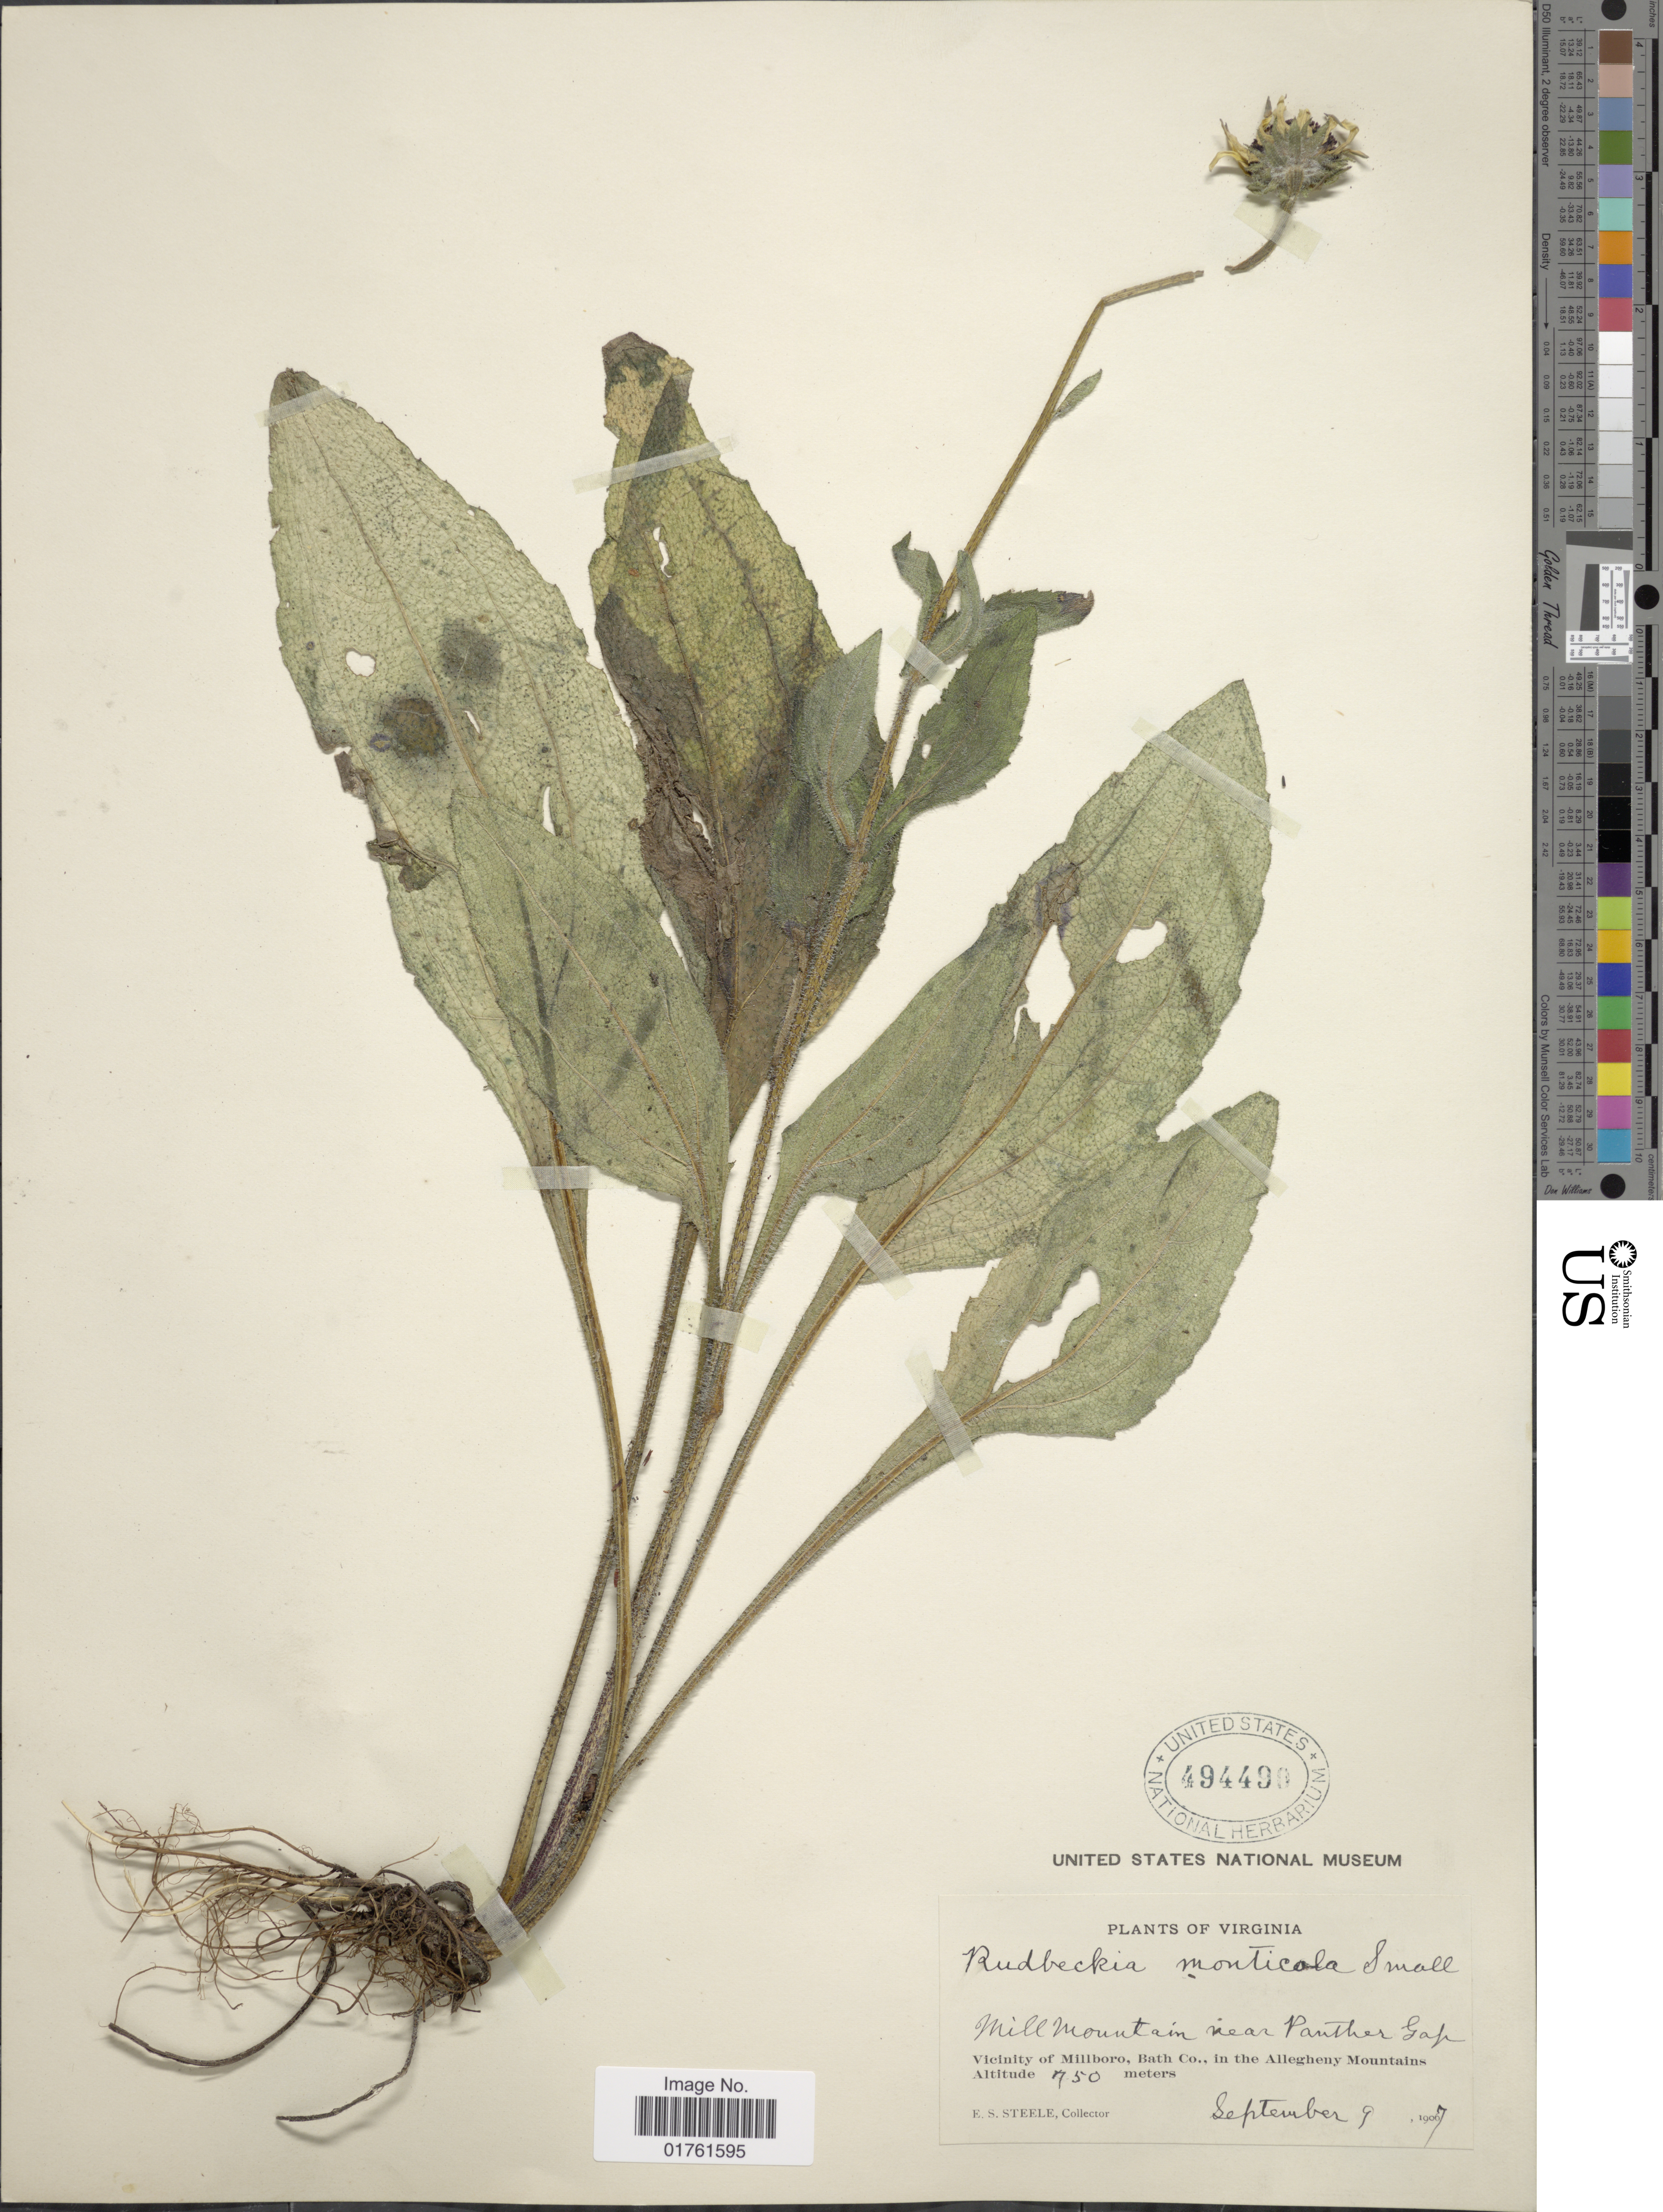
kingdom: Plantae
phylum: Tracheophyta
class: Magnoliopsida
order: Asterales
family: Asteraceae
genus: Rudbeckia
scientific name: Rudbeckia monticola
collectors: E. Steele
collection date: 1907-09-09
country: United States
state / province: Virginia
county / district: Bath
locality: Mill Mountain near Panther Gap, Vicinity of Millboro, Bath Co, in the Allegheny Mountains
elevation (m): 750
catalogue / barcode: US 494490